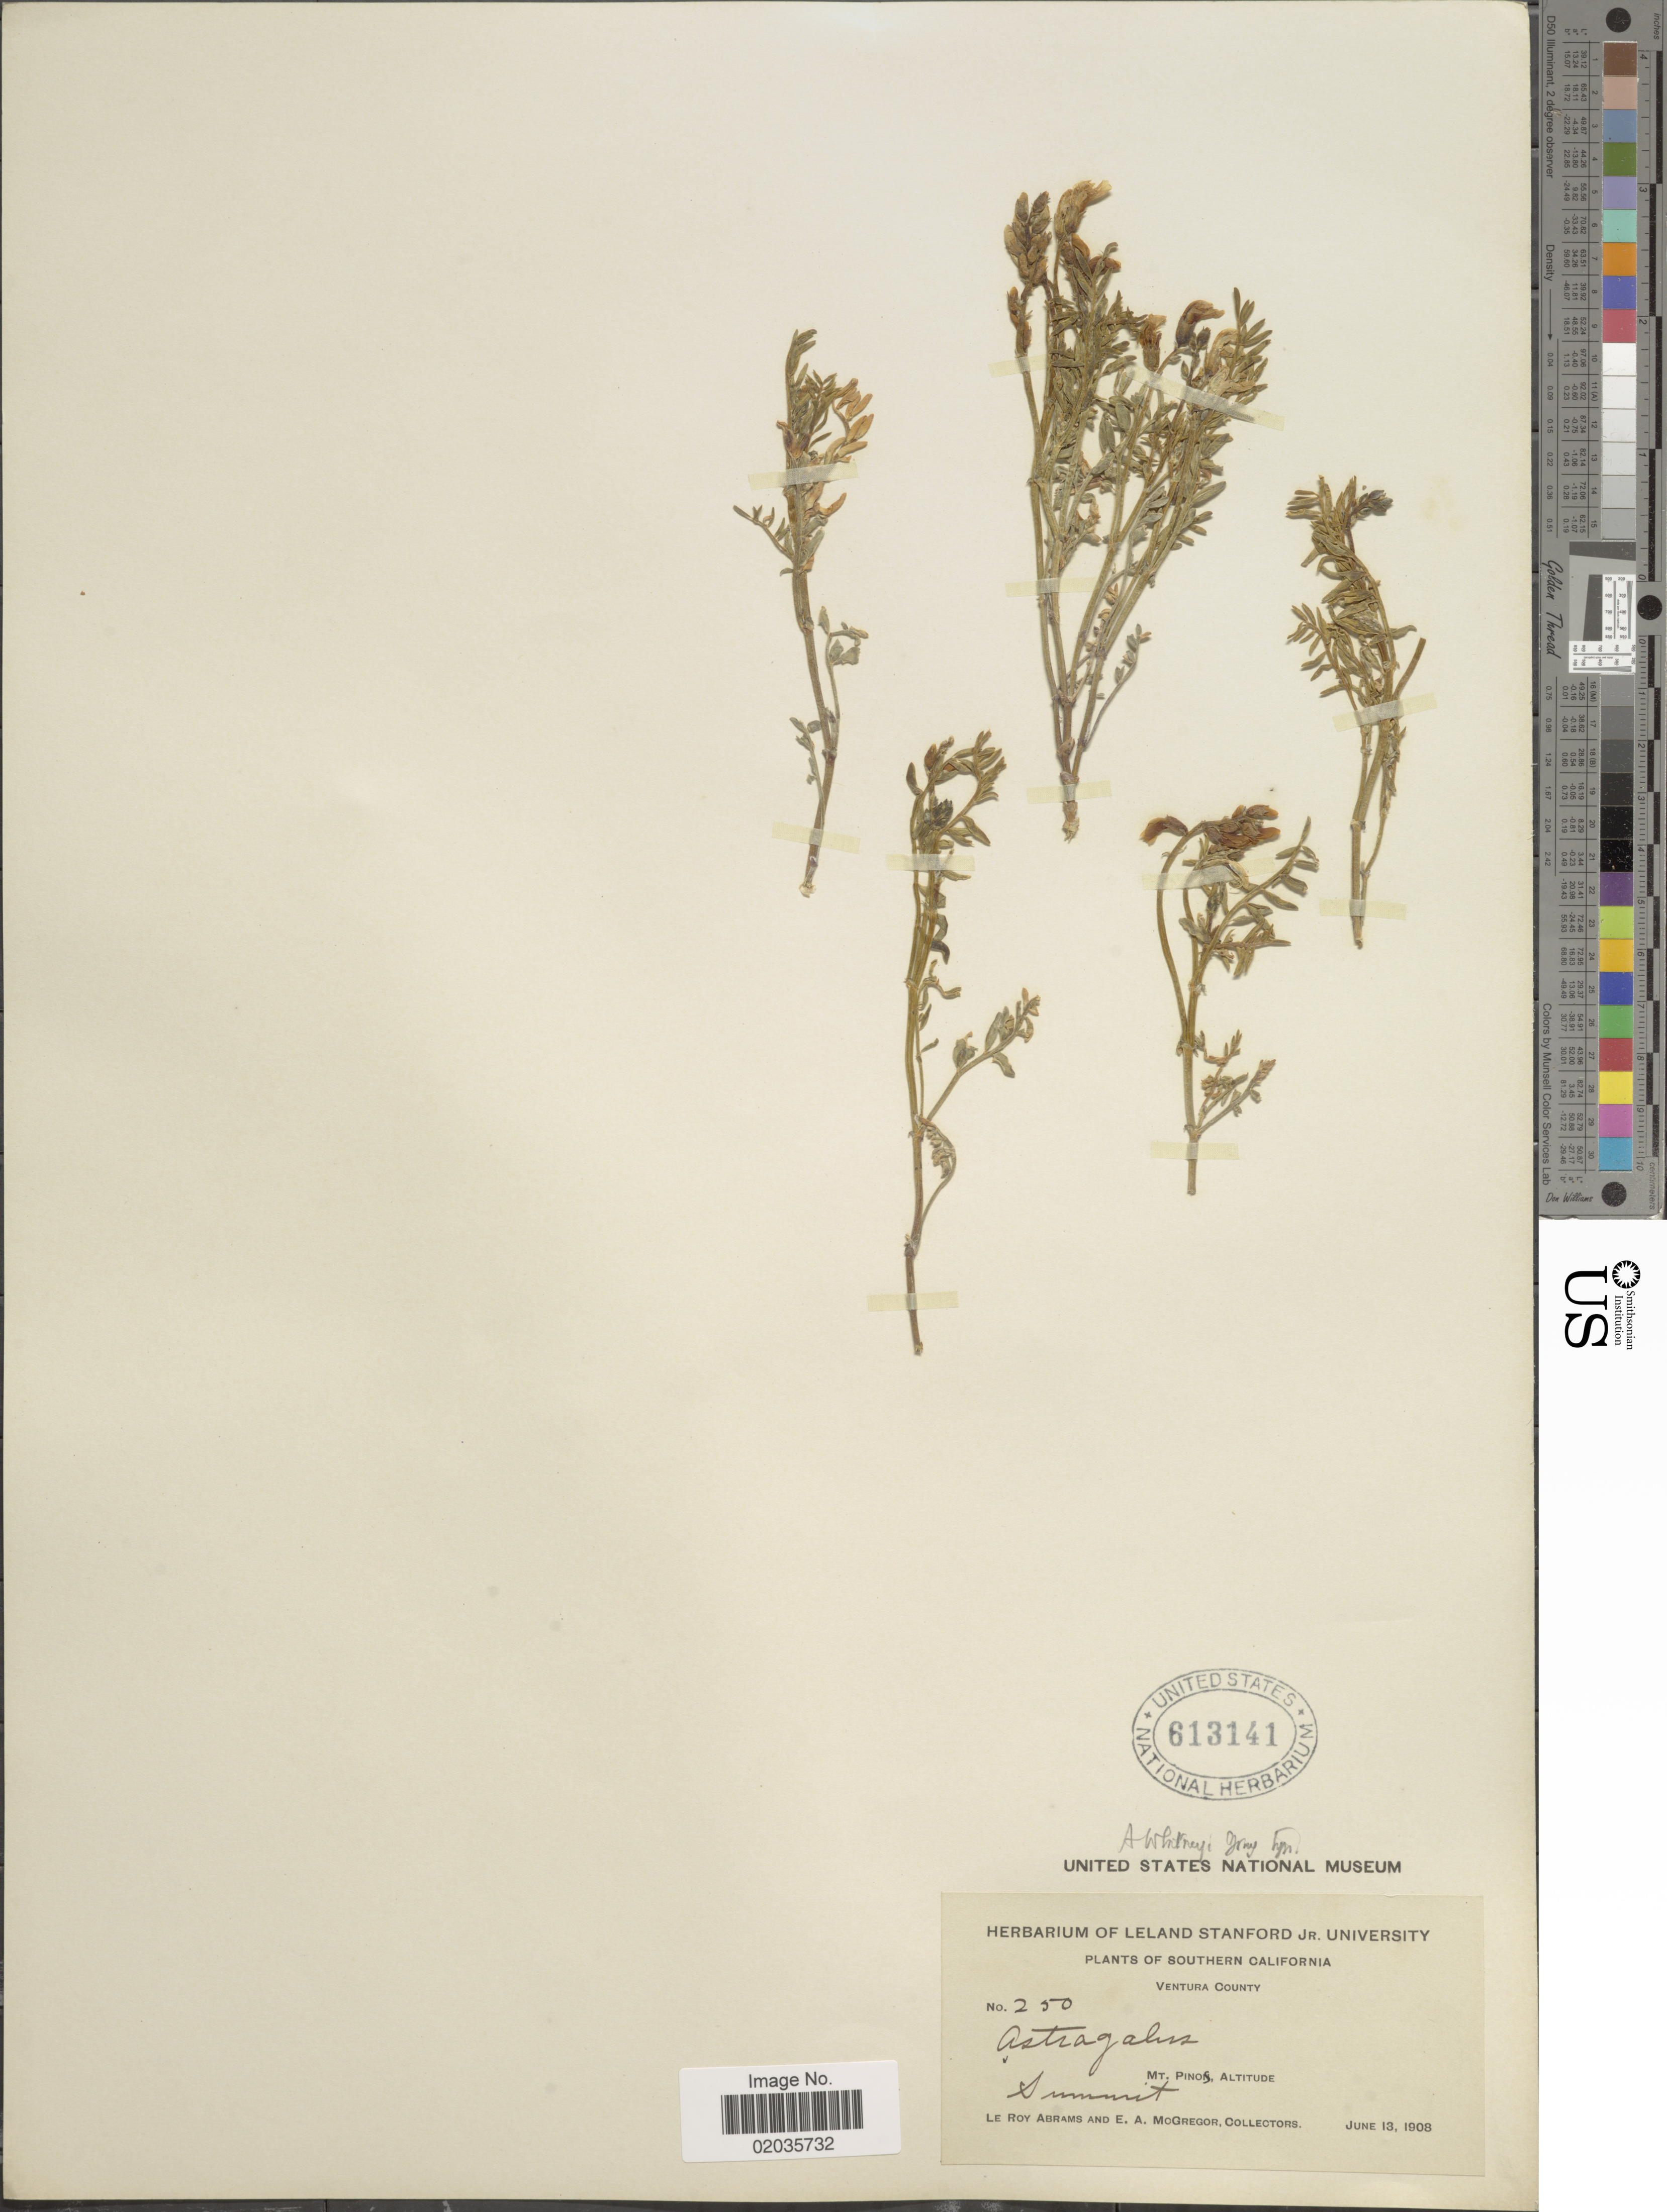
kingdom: Plantae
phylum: Tracheophyta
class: Magnoliopsida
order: Fabales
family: Fabaceae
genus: Astragalus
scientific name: Astragalus whitneyi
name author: A. Gray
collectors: L. Abrams & E. A. McGregor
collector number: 250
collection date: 1908-06-13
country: United States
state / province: California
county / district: Ventura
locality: Southern California, Ventura County, Mt. Pinos, Summit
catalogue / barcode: US 613141